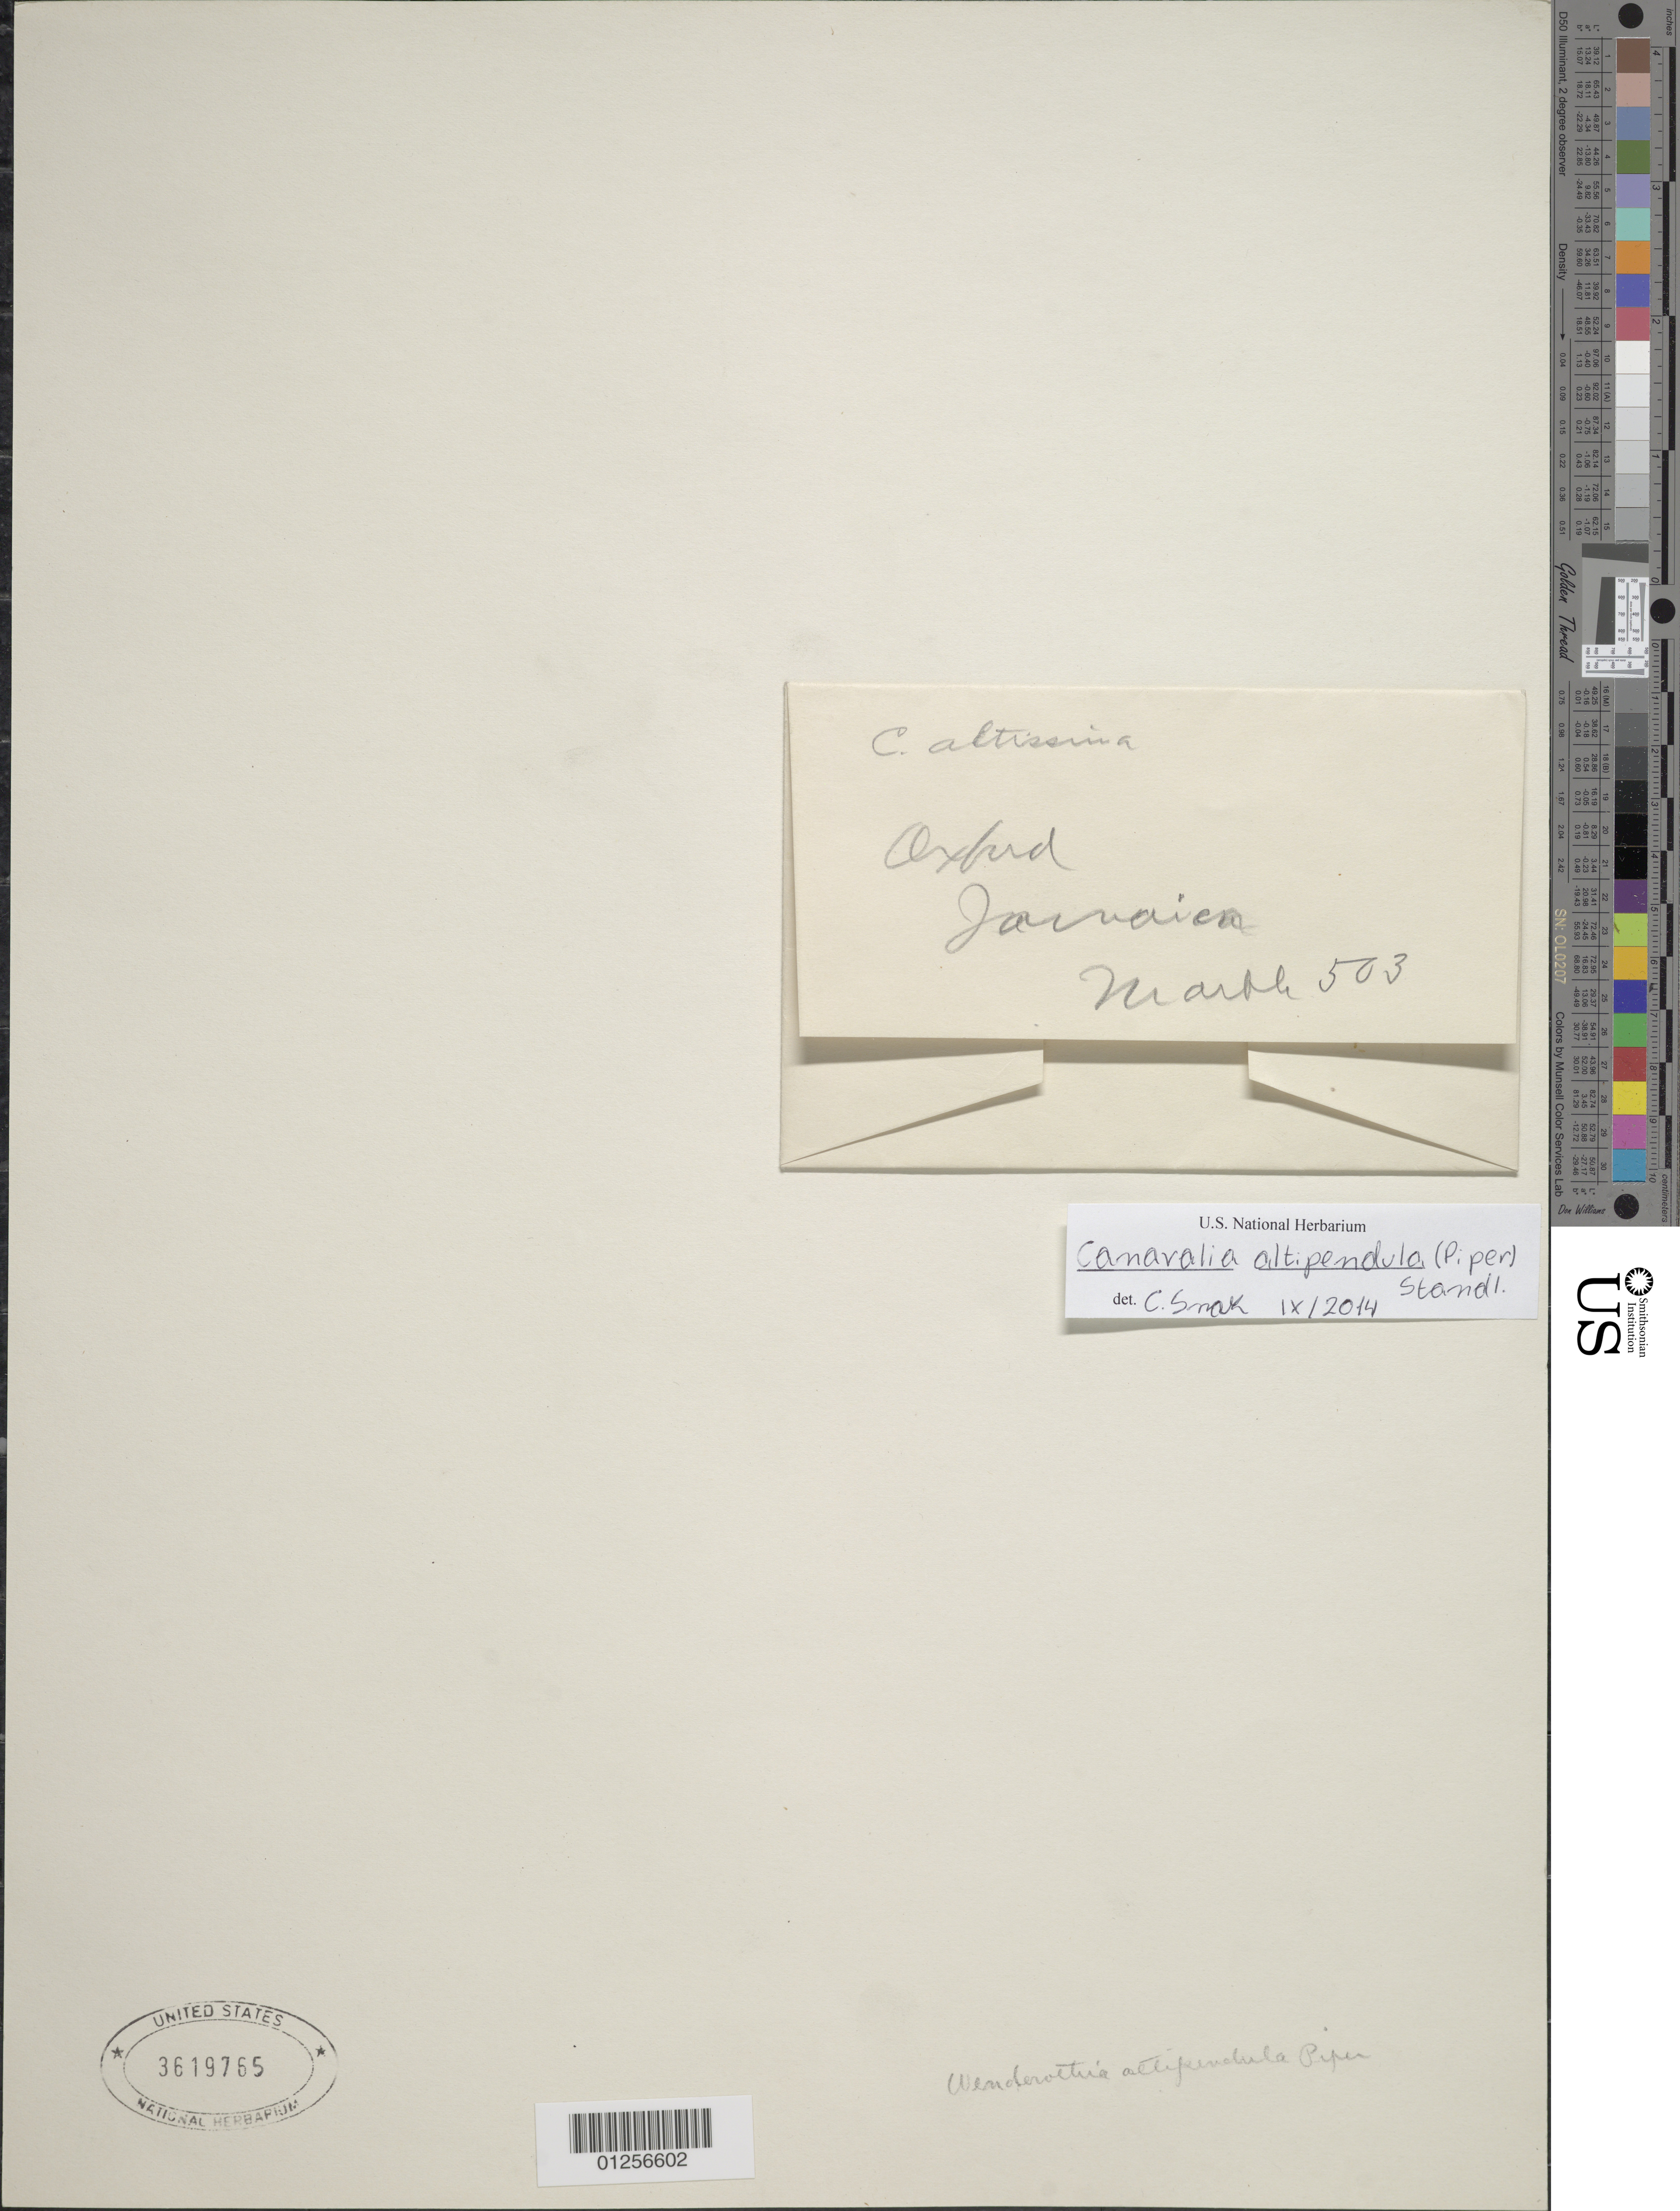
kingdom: Plantae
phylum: Tracheophyta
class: Magnoliopsida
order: Fabales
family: Fabaceae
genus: Canavalia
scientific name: Canavalia altipendula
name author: (Piper) Standl.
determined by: Snak, C.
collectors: D. W. Marble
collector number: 503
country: Jamaica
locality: Oxford.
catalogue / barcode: US 3619765